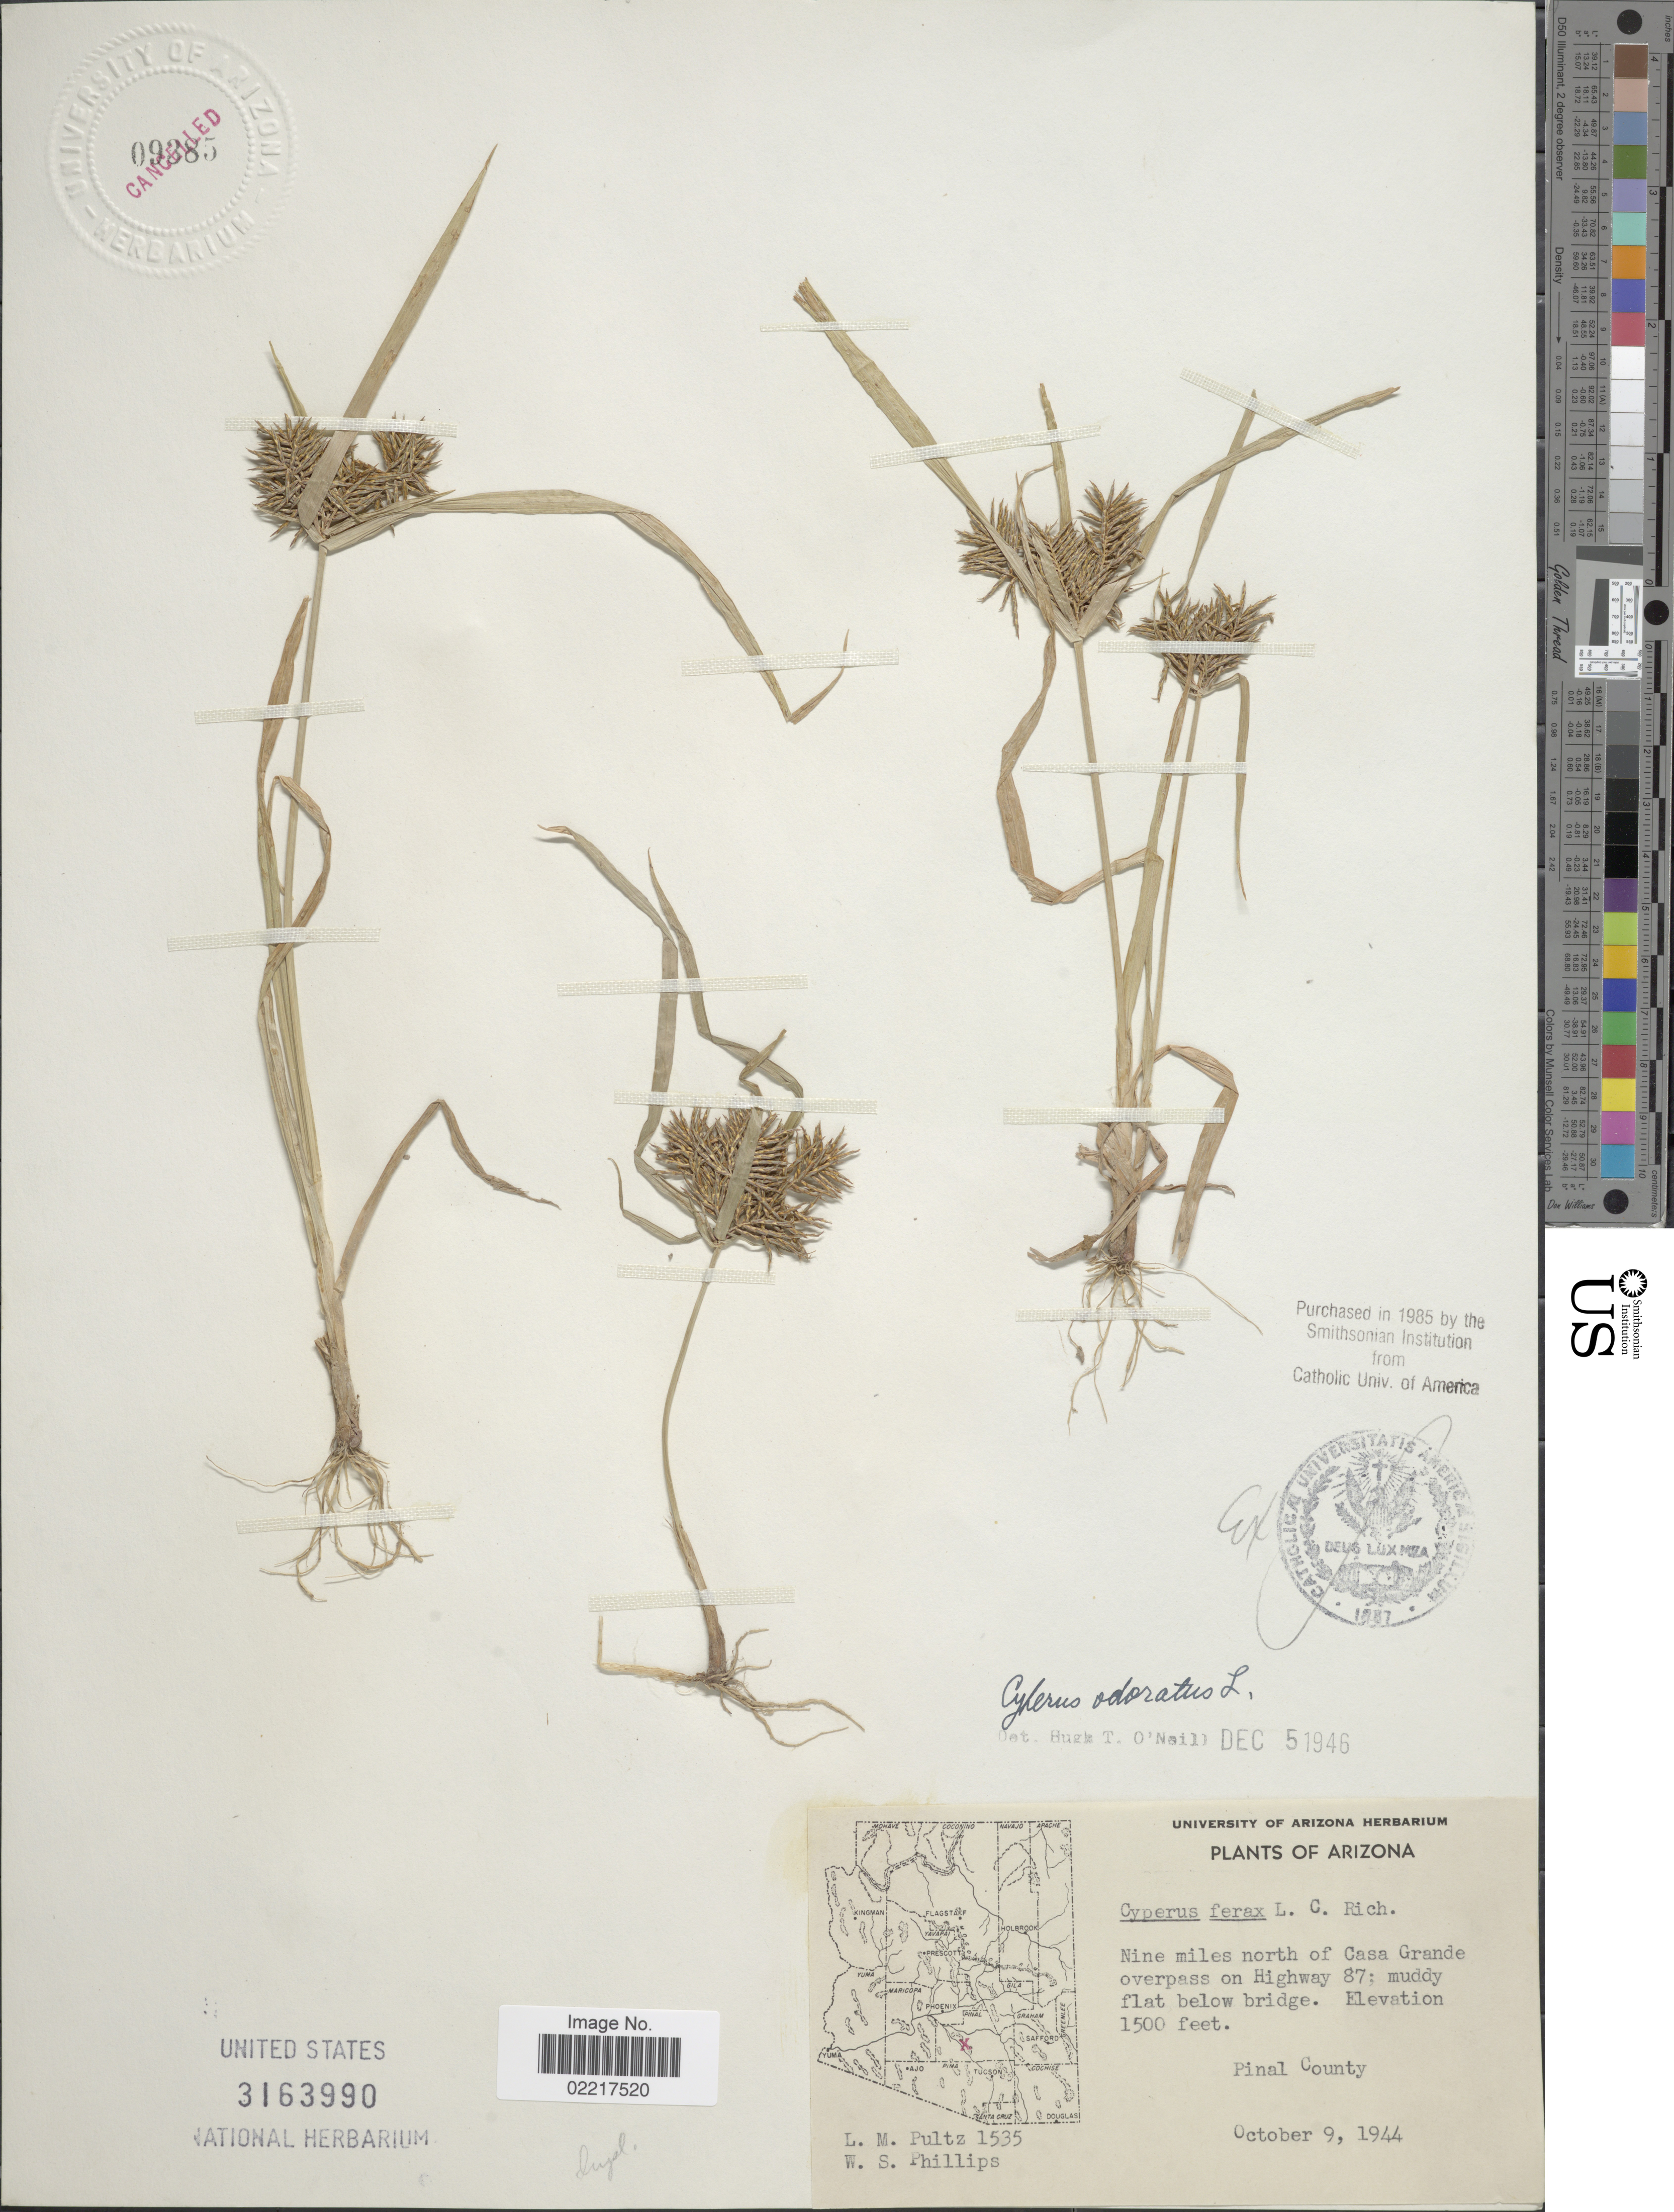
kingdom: Plantae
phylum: Tracheophyta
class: Liliopsida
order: Poales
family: Cyperaceae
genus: Cyperus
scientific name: Cyperus odoratus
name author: L.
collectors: L. Pultz & W. S. Phillips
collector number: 1535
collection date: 1944-10-09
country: United States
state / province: Arizona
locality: Nine miles north of Casa Grande overpass on Highway 87; muddy flat below ridge, Pinal County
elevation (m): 457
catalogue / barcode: US 3163990